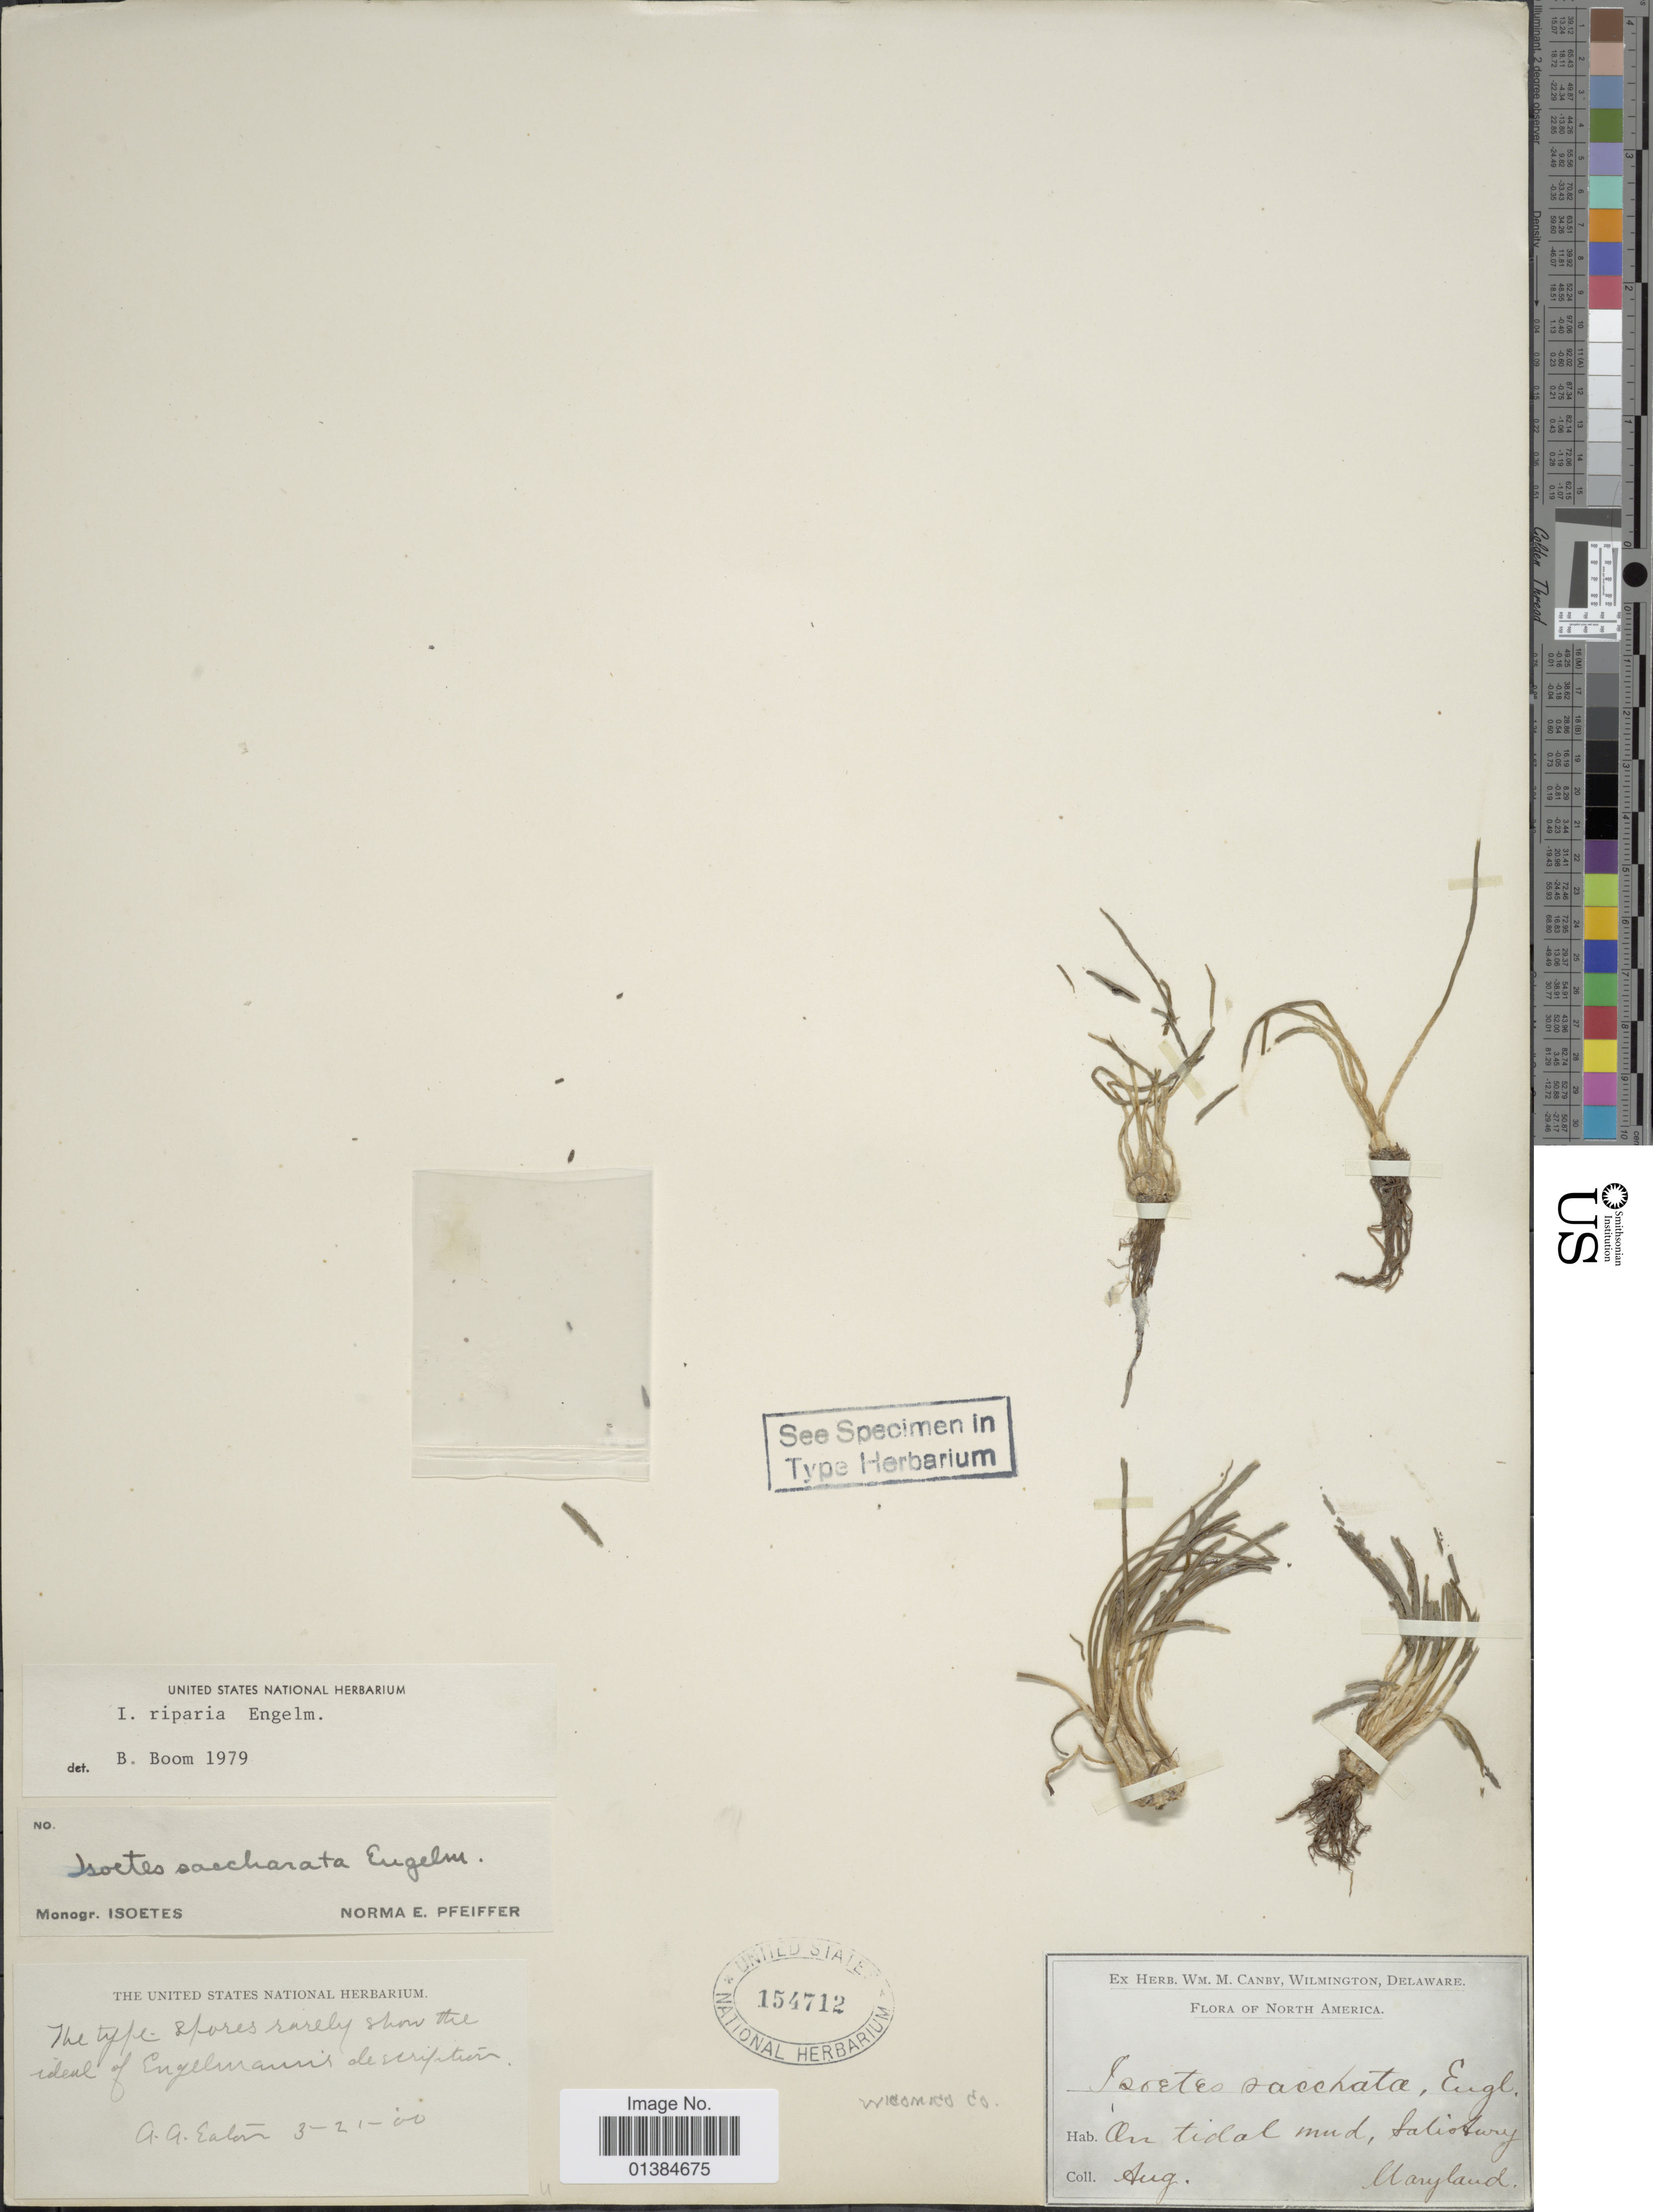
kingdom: Plantae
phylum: Tracheophyta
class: Lycopodiopsida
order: Isoetales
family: Isoetaceae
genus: Isoetes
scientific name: Isoetes riparia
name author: Engelm. ex A. Braun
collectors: A. A. Eaton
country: United States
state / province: Maryland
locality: On tidal mud, Salisbury.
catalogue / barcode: US 154712